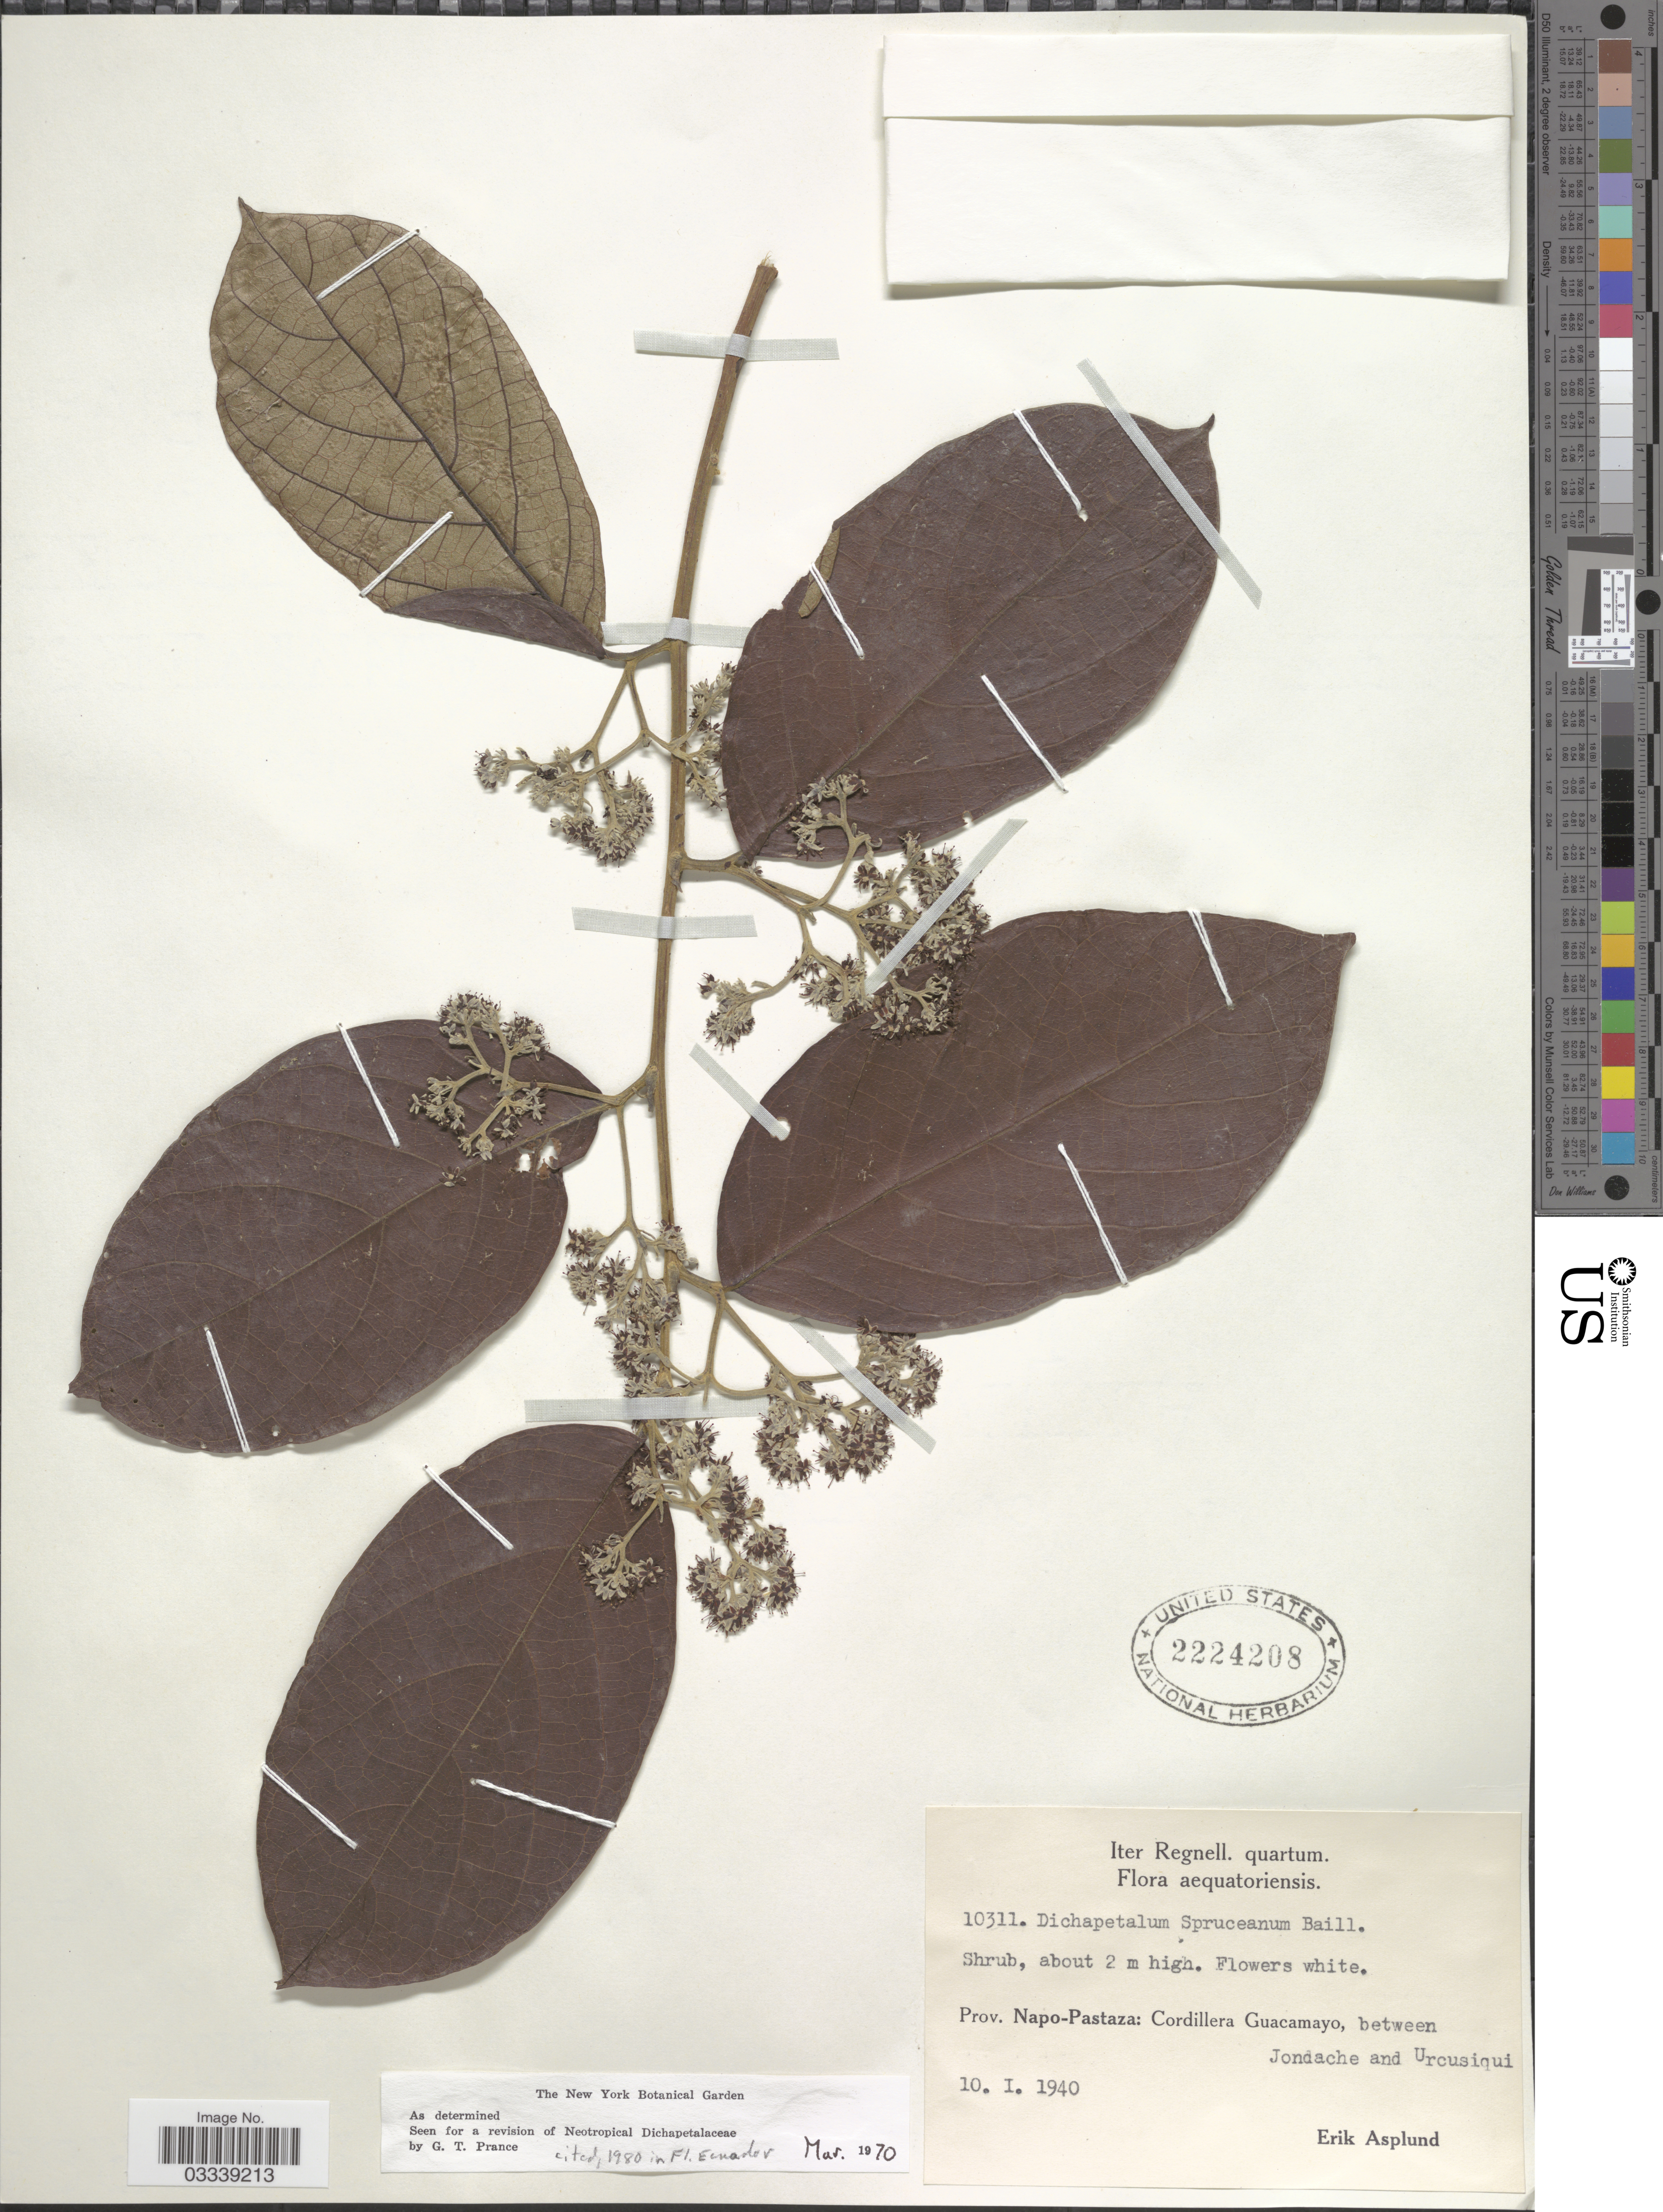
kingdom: Plantae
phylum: Tracheophyta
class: Magnoliopsida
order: Malpighiales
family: Dichapetalaceae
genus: Dichapetalum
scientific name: Dichapetalum spruceanum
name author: Baill.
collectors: E. Asplund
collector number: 10311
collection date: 1940-01-10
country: Ecuador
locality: Prov. Napo-Pastaza: Cordillera Guacamayo, between Jondache and Urcusiqui.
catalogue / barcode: US 2224208